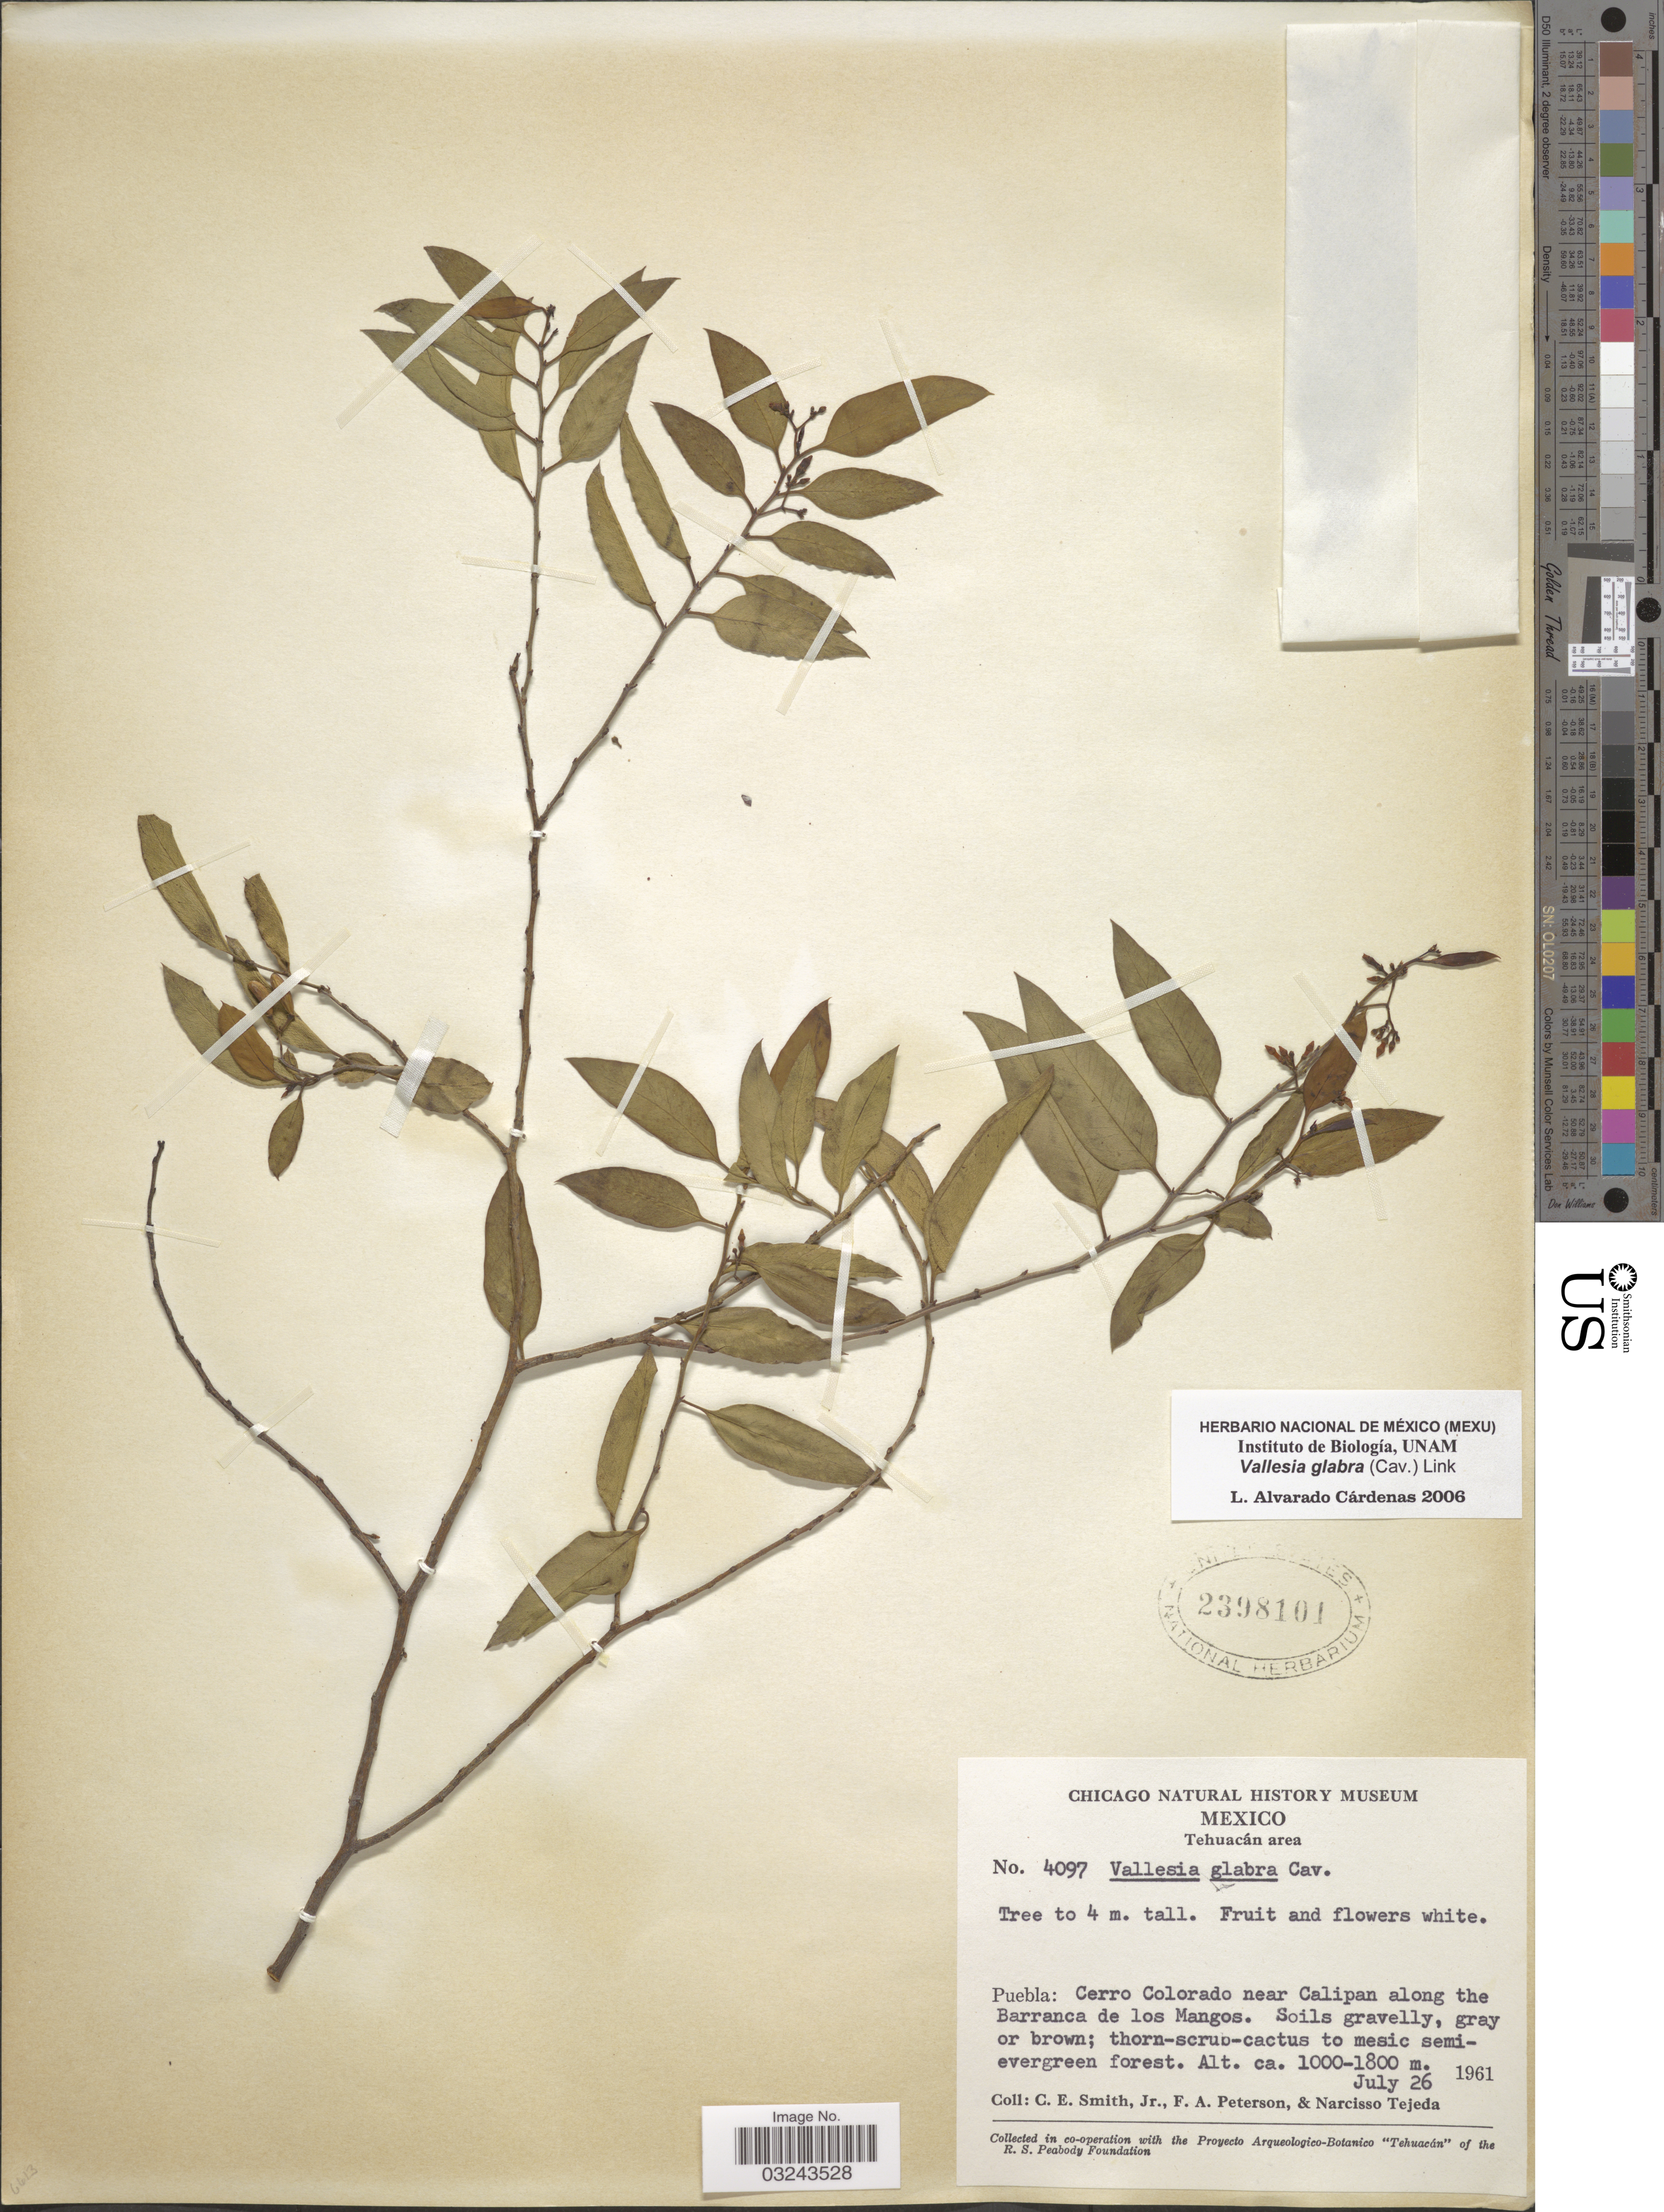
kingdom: Plantae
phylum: Tracheophyta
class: Magnoliopsida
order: Gentianales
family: Apocynaceae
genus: Vallesia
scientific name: Vallesia glabra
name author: (Cav.) Link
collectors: C. E. Smith Jr., F. A. Peterson & N. Tejeda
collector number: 4097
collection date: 1961-07-26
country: Mexico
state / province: Puebla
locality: Tehuacán area, Puebla: Cerro Colorado near Calipan along the Barranca de los Mangos.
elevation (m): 1000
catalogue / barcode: US 2398101